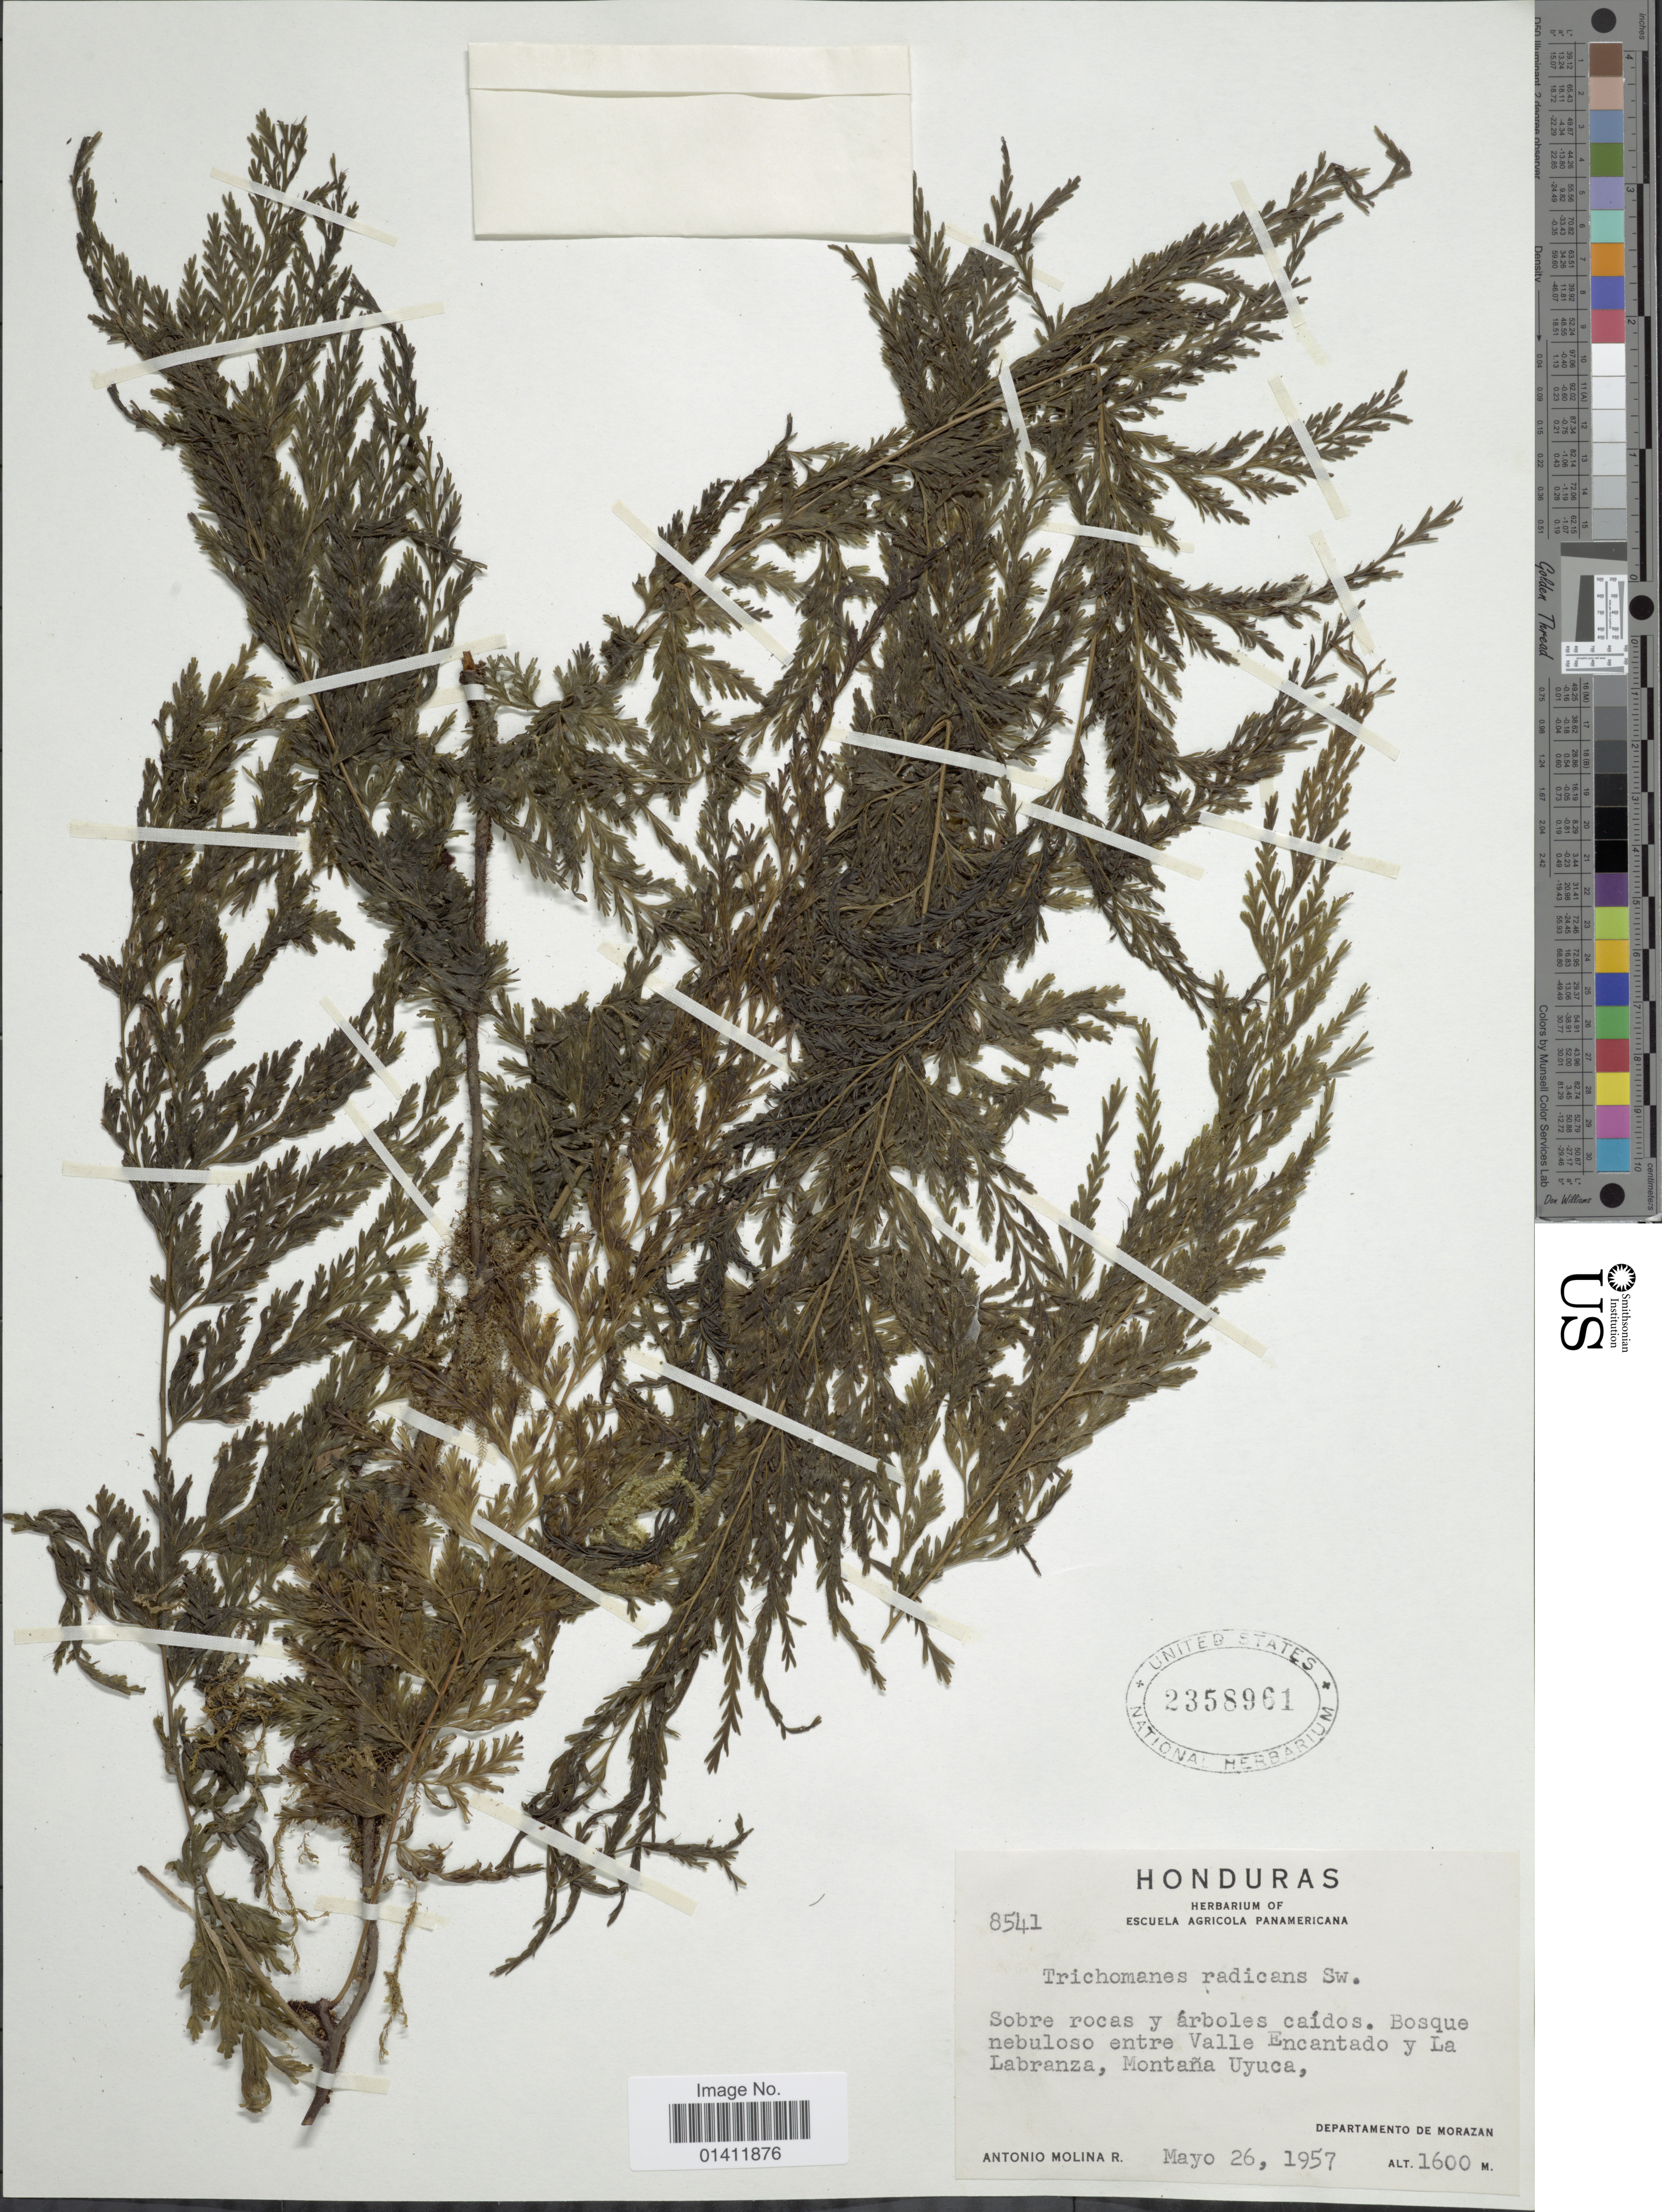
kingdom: Plantae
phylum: Tracheophyta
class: Polypodiopsida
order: Hymenophyllales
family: Hymenophyllaceae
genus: Vandenboschia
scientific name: Vandenboschia radicans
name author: (Sw.) Copel.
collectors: A. Molina R.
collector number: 8541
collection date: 1957-05-26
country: Honduras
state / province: Fco. Morazán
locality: Bosque nebuloso entre Valle Encantado y La Labranza, Montana Uyuca. Departamento de Morazan.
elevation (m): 1600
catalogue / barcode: US 2358961